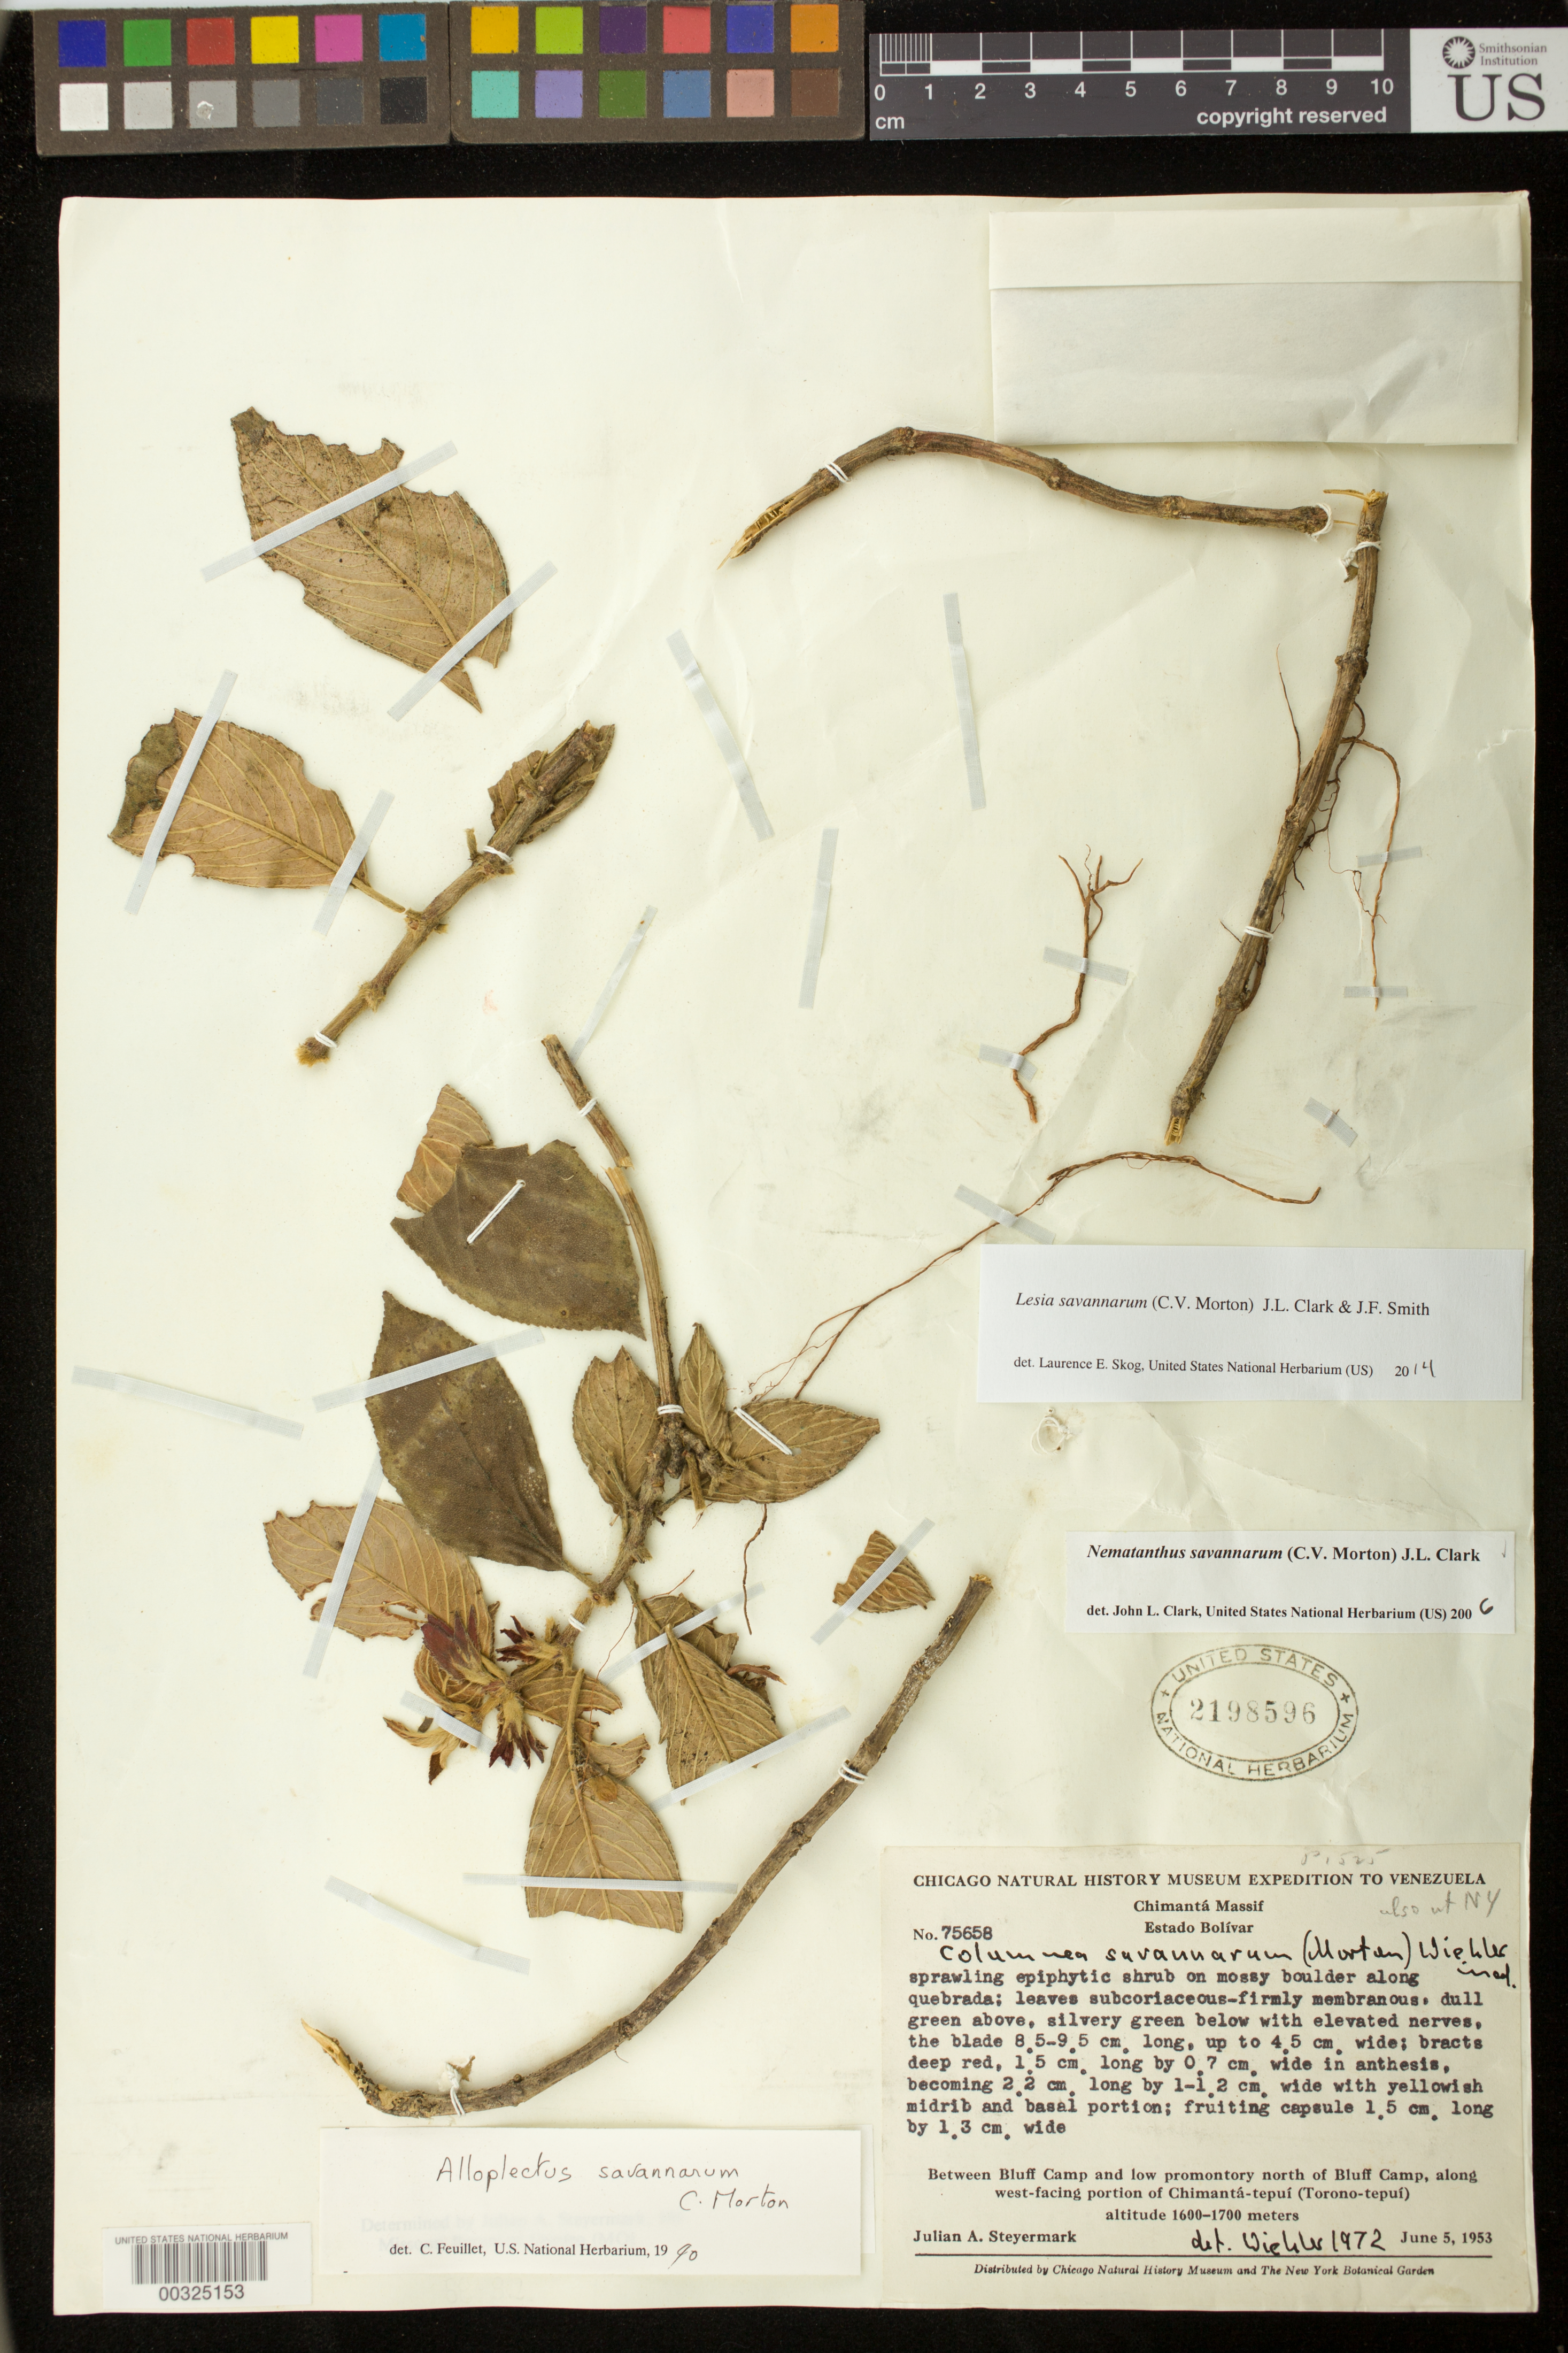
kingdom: Plantae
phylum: Tracheophyta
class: Magnoliopsida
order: Lamiales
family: Gesneriaceae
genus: Lesia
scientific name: Lesia savannarum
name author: (C.V. Morton) J.L. Clark & J.F. Sm.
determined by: Skog, Laurence E.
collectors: J. Steyermark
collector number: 75658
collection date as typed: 05 Jun 1953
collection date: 1953-06-05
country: Venezuela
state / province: Bolívar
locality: Chimanta Massif, between bluff camp and low promontory N of bluff camp, along W-facing portion of Chimanta-tepui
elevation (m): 1600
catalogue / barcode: US 2198596